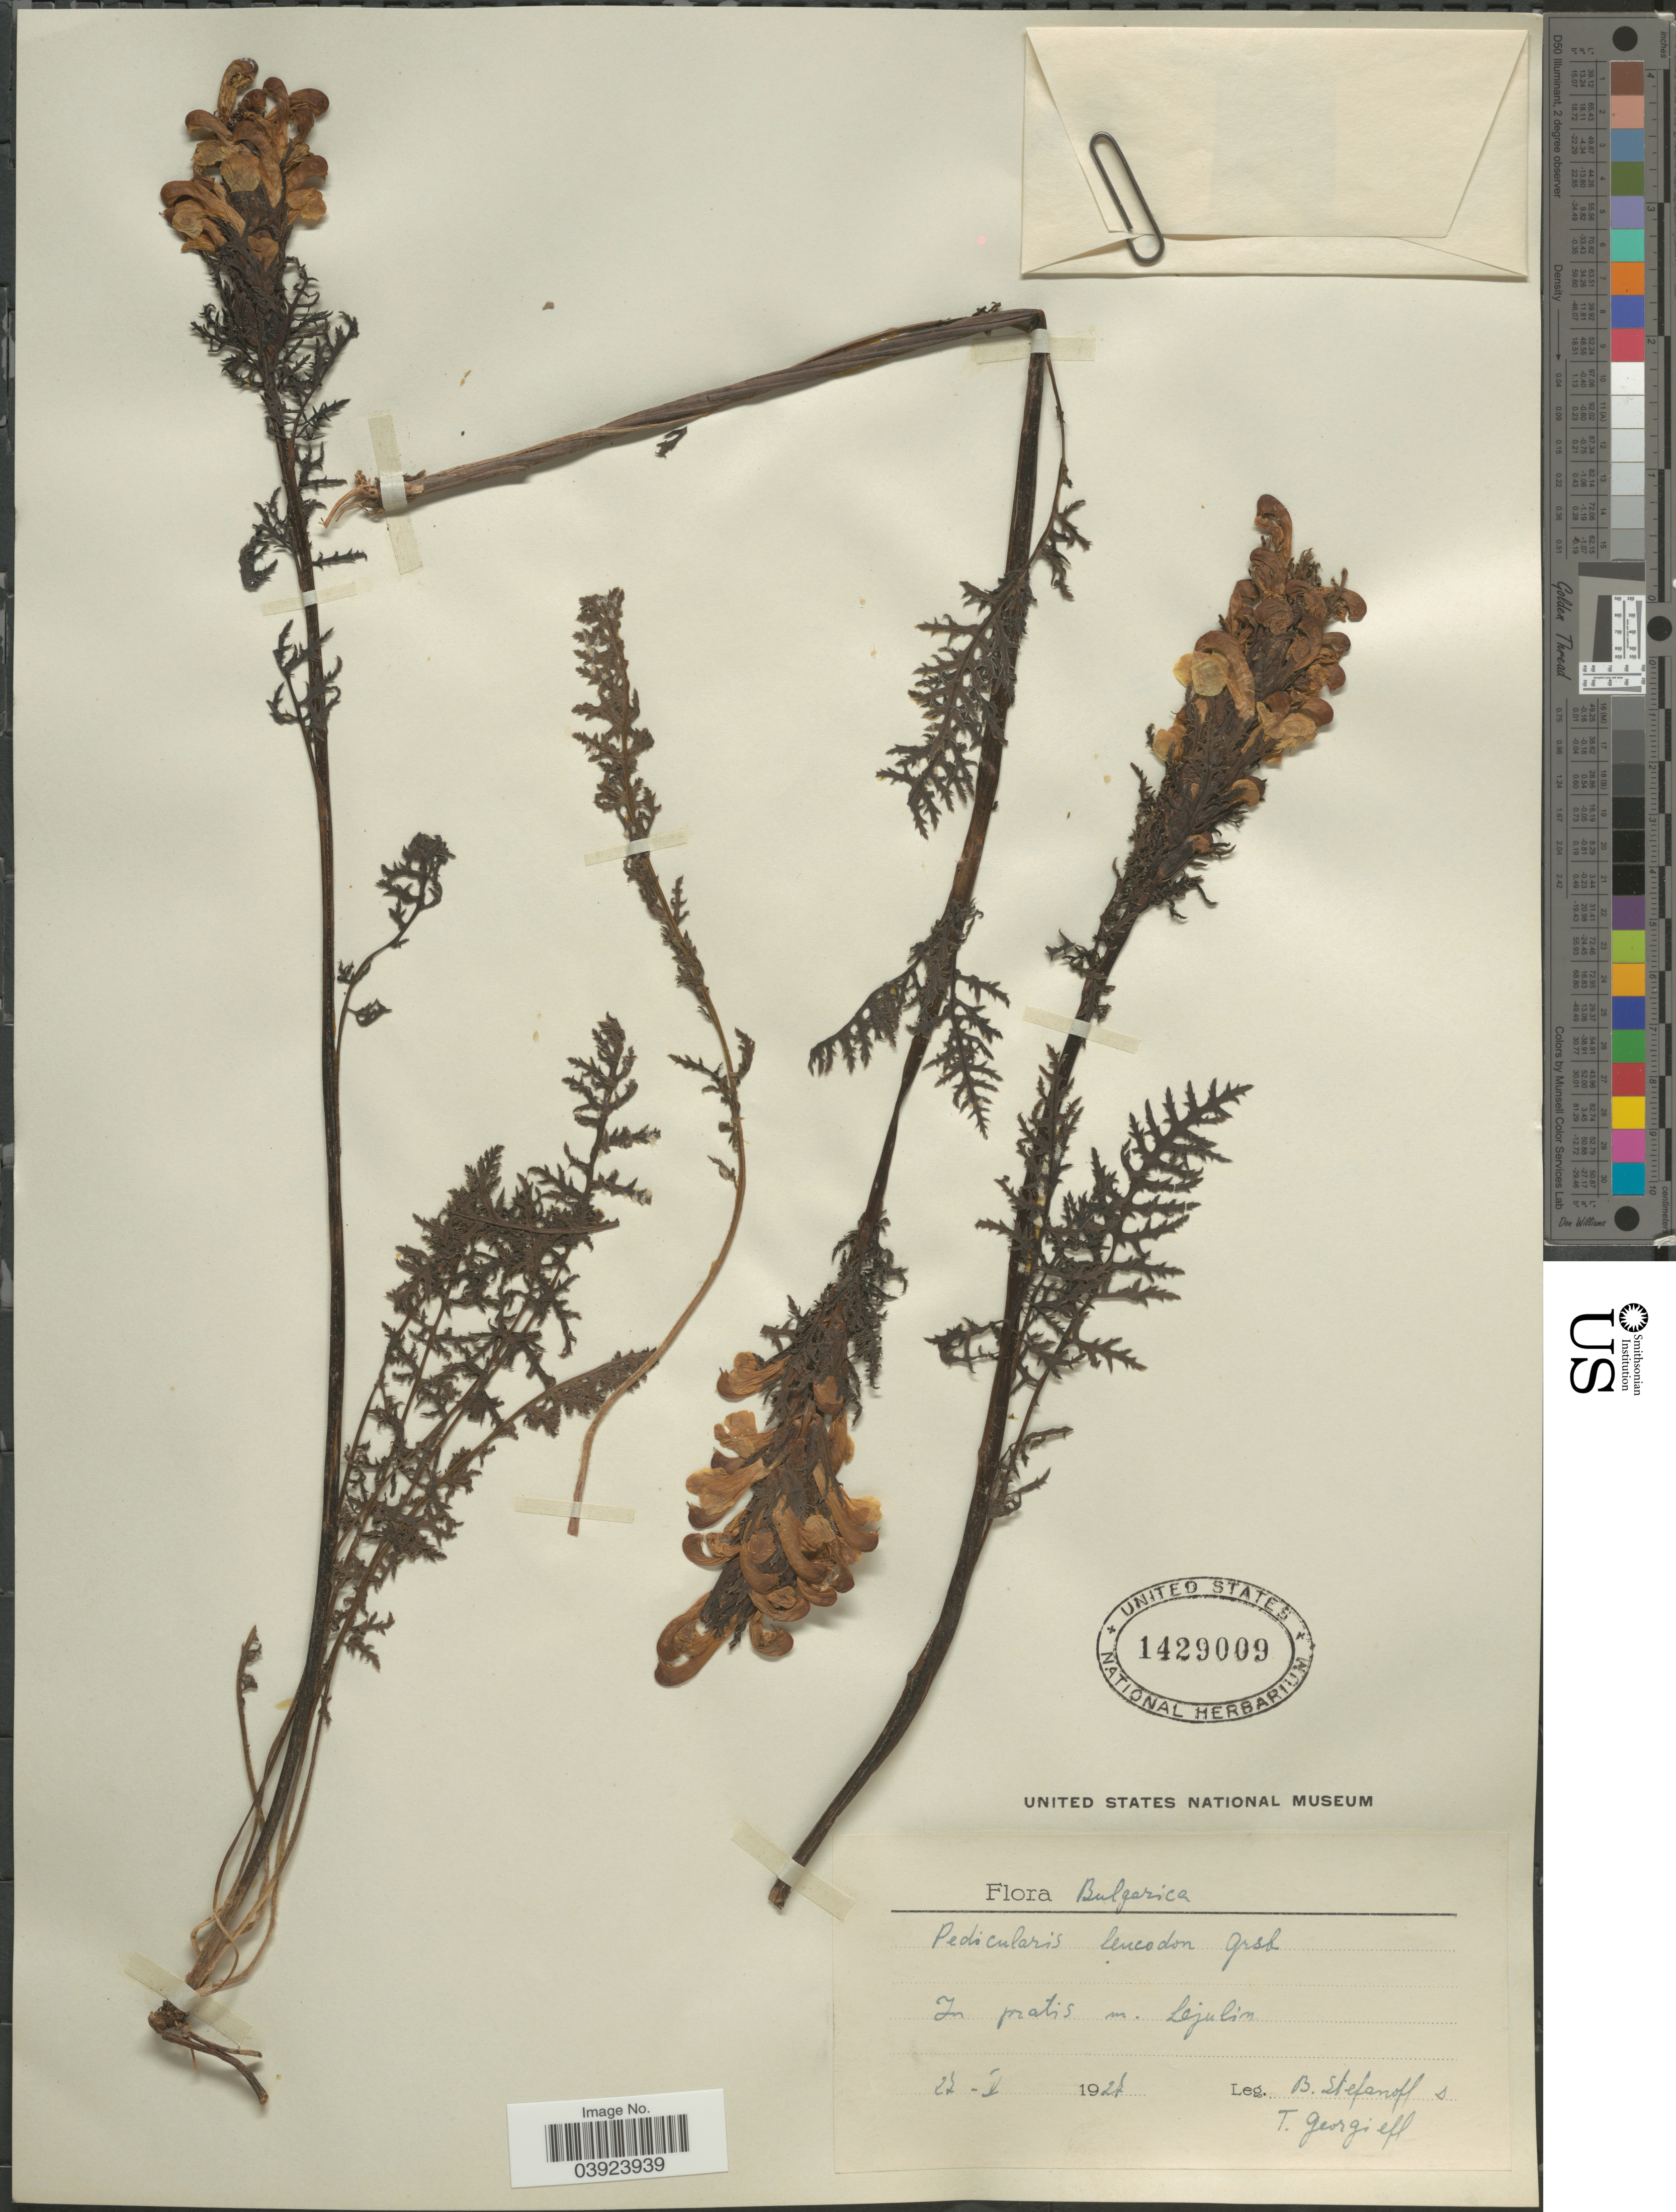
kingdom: Plantae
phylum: Tracheophyta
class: Magnoliopsida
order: Lamiales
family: Orobanchaceae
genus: Pedicularis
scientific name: Pedicularis leucodon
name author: Griseb.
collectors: B. Stefanoff & T. Georgieff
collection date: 1927-05-22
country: Bulgaria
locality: In pratis in Lejulin. [interpreted]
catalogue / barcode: US 1429009